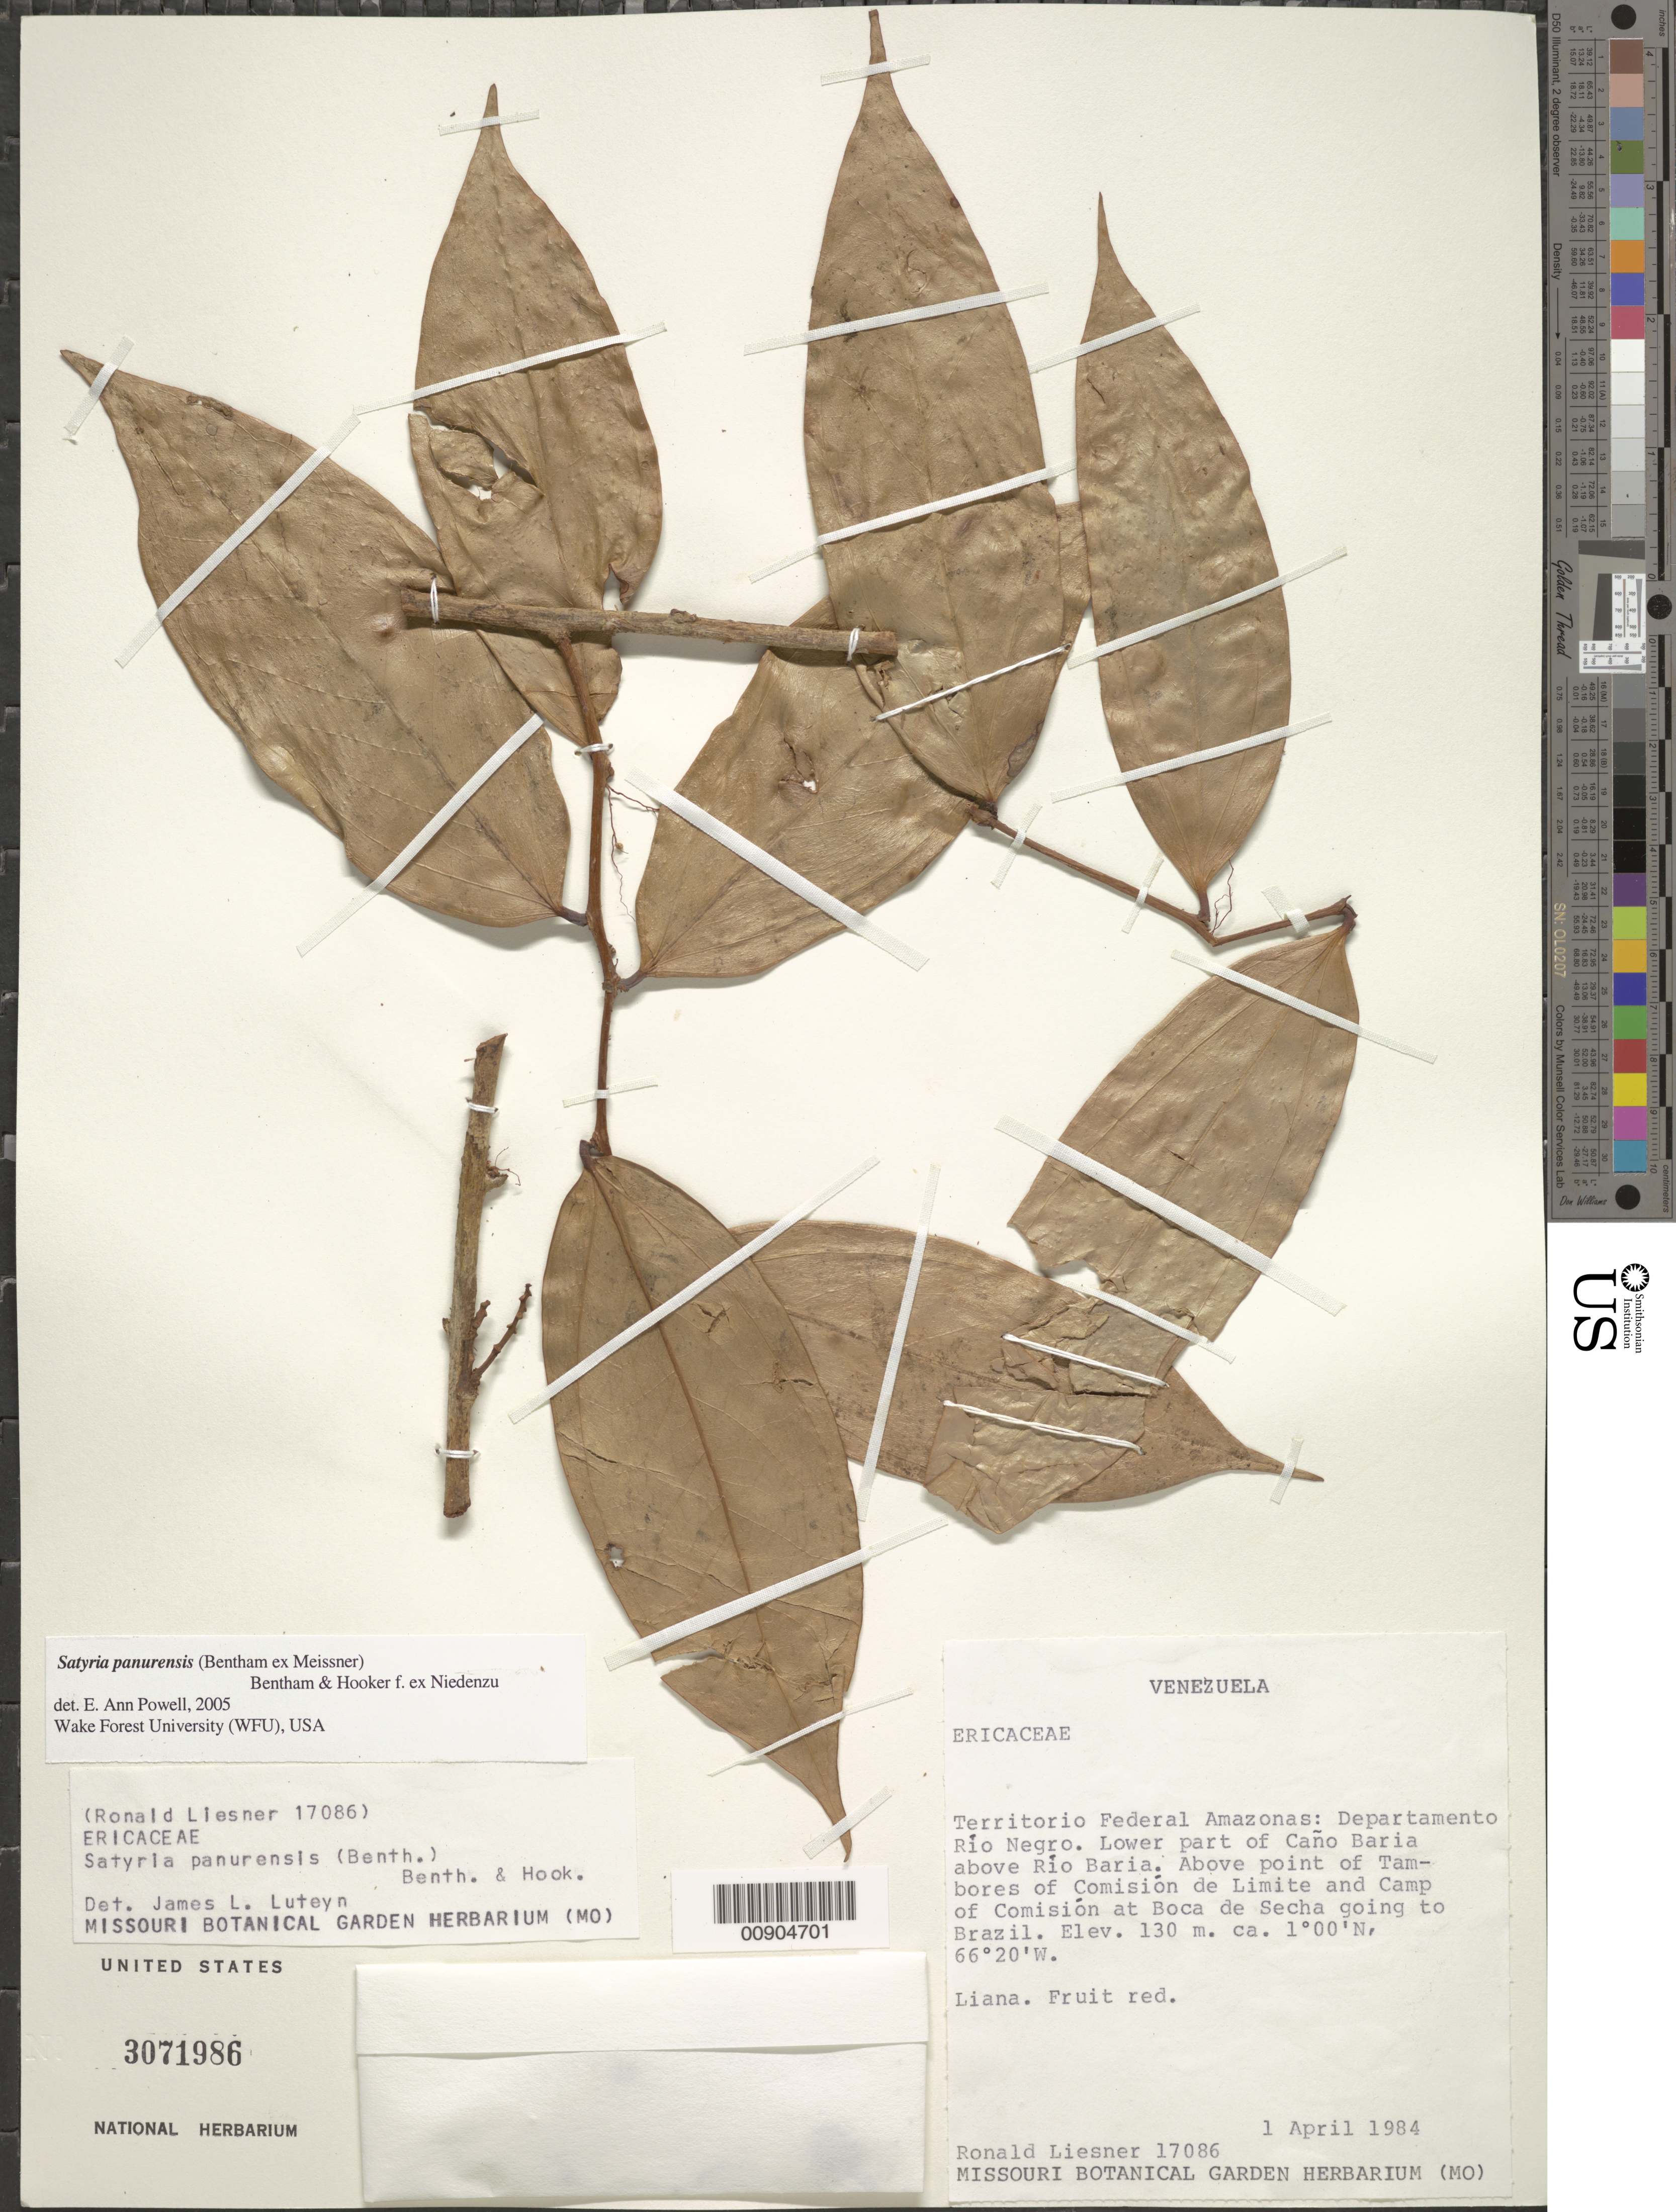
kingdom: Plantae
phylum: Tracheophyta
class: Magnoliopsida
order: Ericales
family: Ericaceae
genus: Satyria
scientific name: Satyria panurensis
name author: (Benth. ex Meisn.) Benth. & Hook. f. ex Nied.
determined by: Powell, E. A.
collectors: R. L. Liesner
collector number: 17086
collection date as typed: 1-Apr-84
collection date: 1984-04-01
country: Venezuela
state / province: Amazonas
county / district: Río Negro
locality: Caño Baria above Río Baria, above point of Tambores Comisión de Limite and Camp of Comision at Boca de Secha going to Brazil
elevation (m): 130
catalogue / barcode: US 3071986